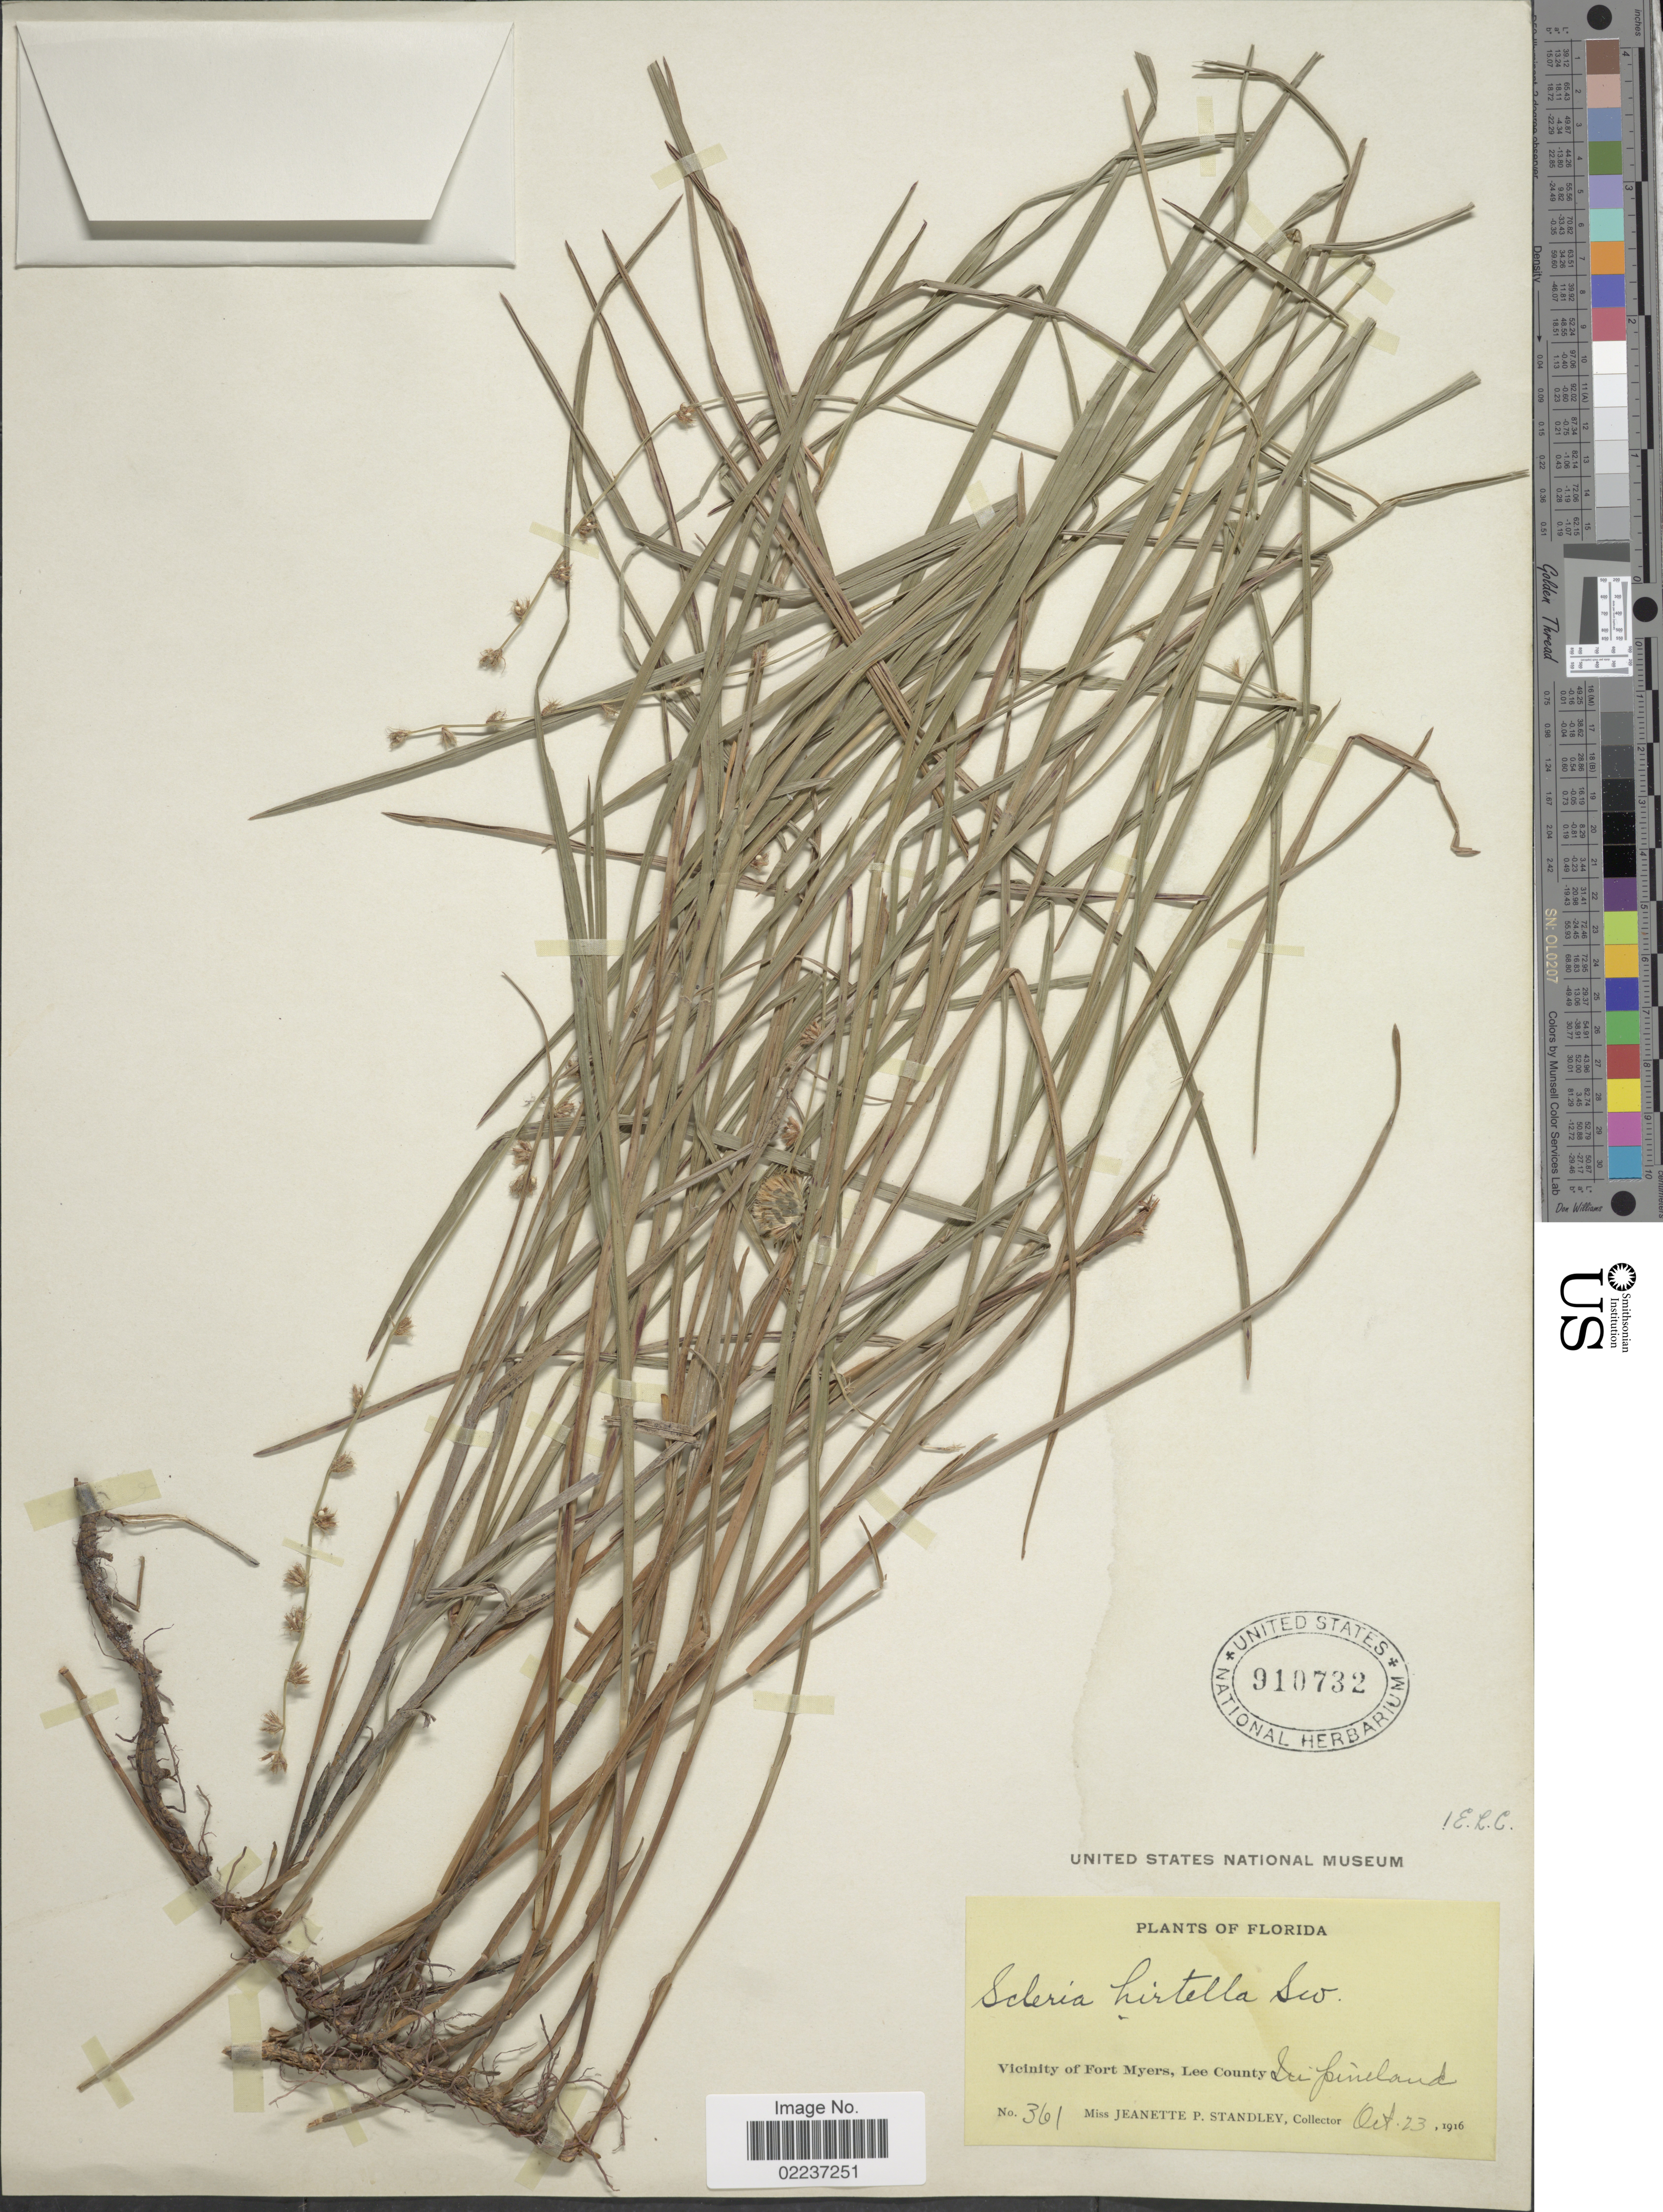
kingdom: Plantae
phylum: Tracheophyta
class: Liliopsida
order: Poales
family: Cyperaceae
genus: Scleria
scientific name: Scleria hirtella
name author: Sw.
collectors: J. P. Standley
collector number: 361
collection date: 1916-10-23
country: United States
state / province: Florida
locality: Vicinity of Fort Myers, Lee County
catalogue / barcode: US 910732